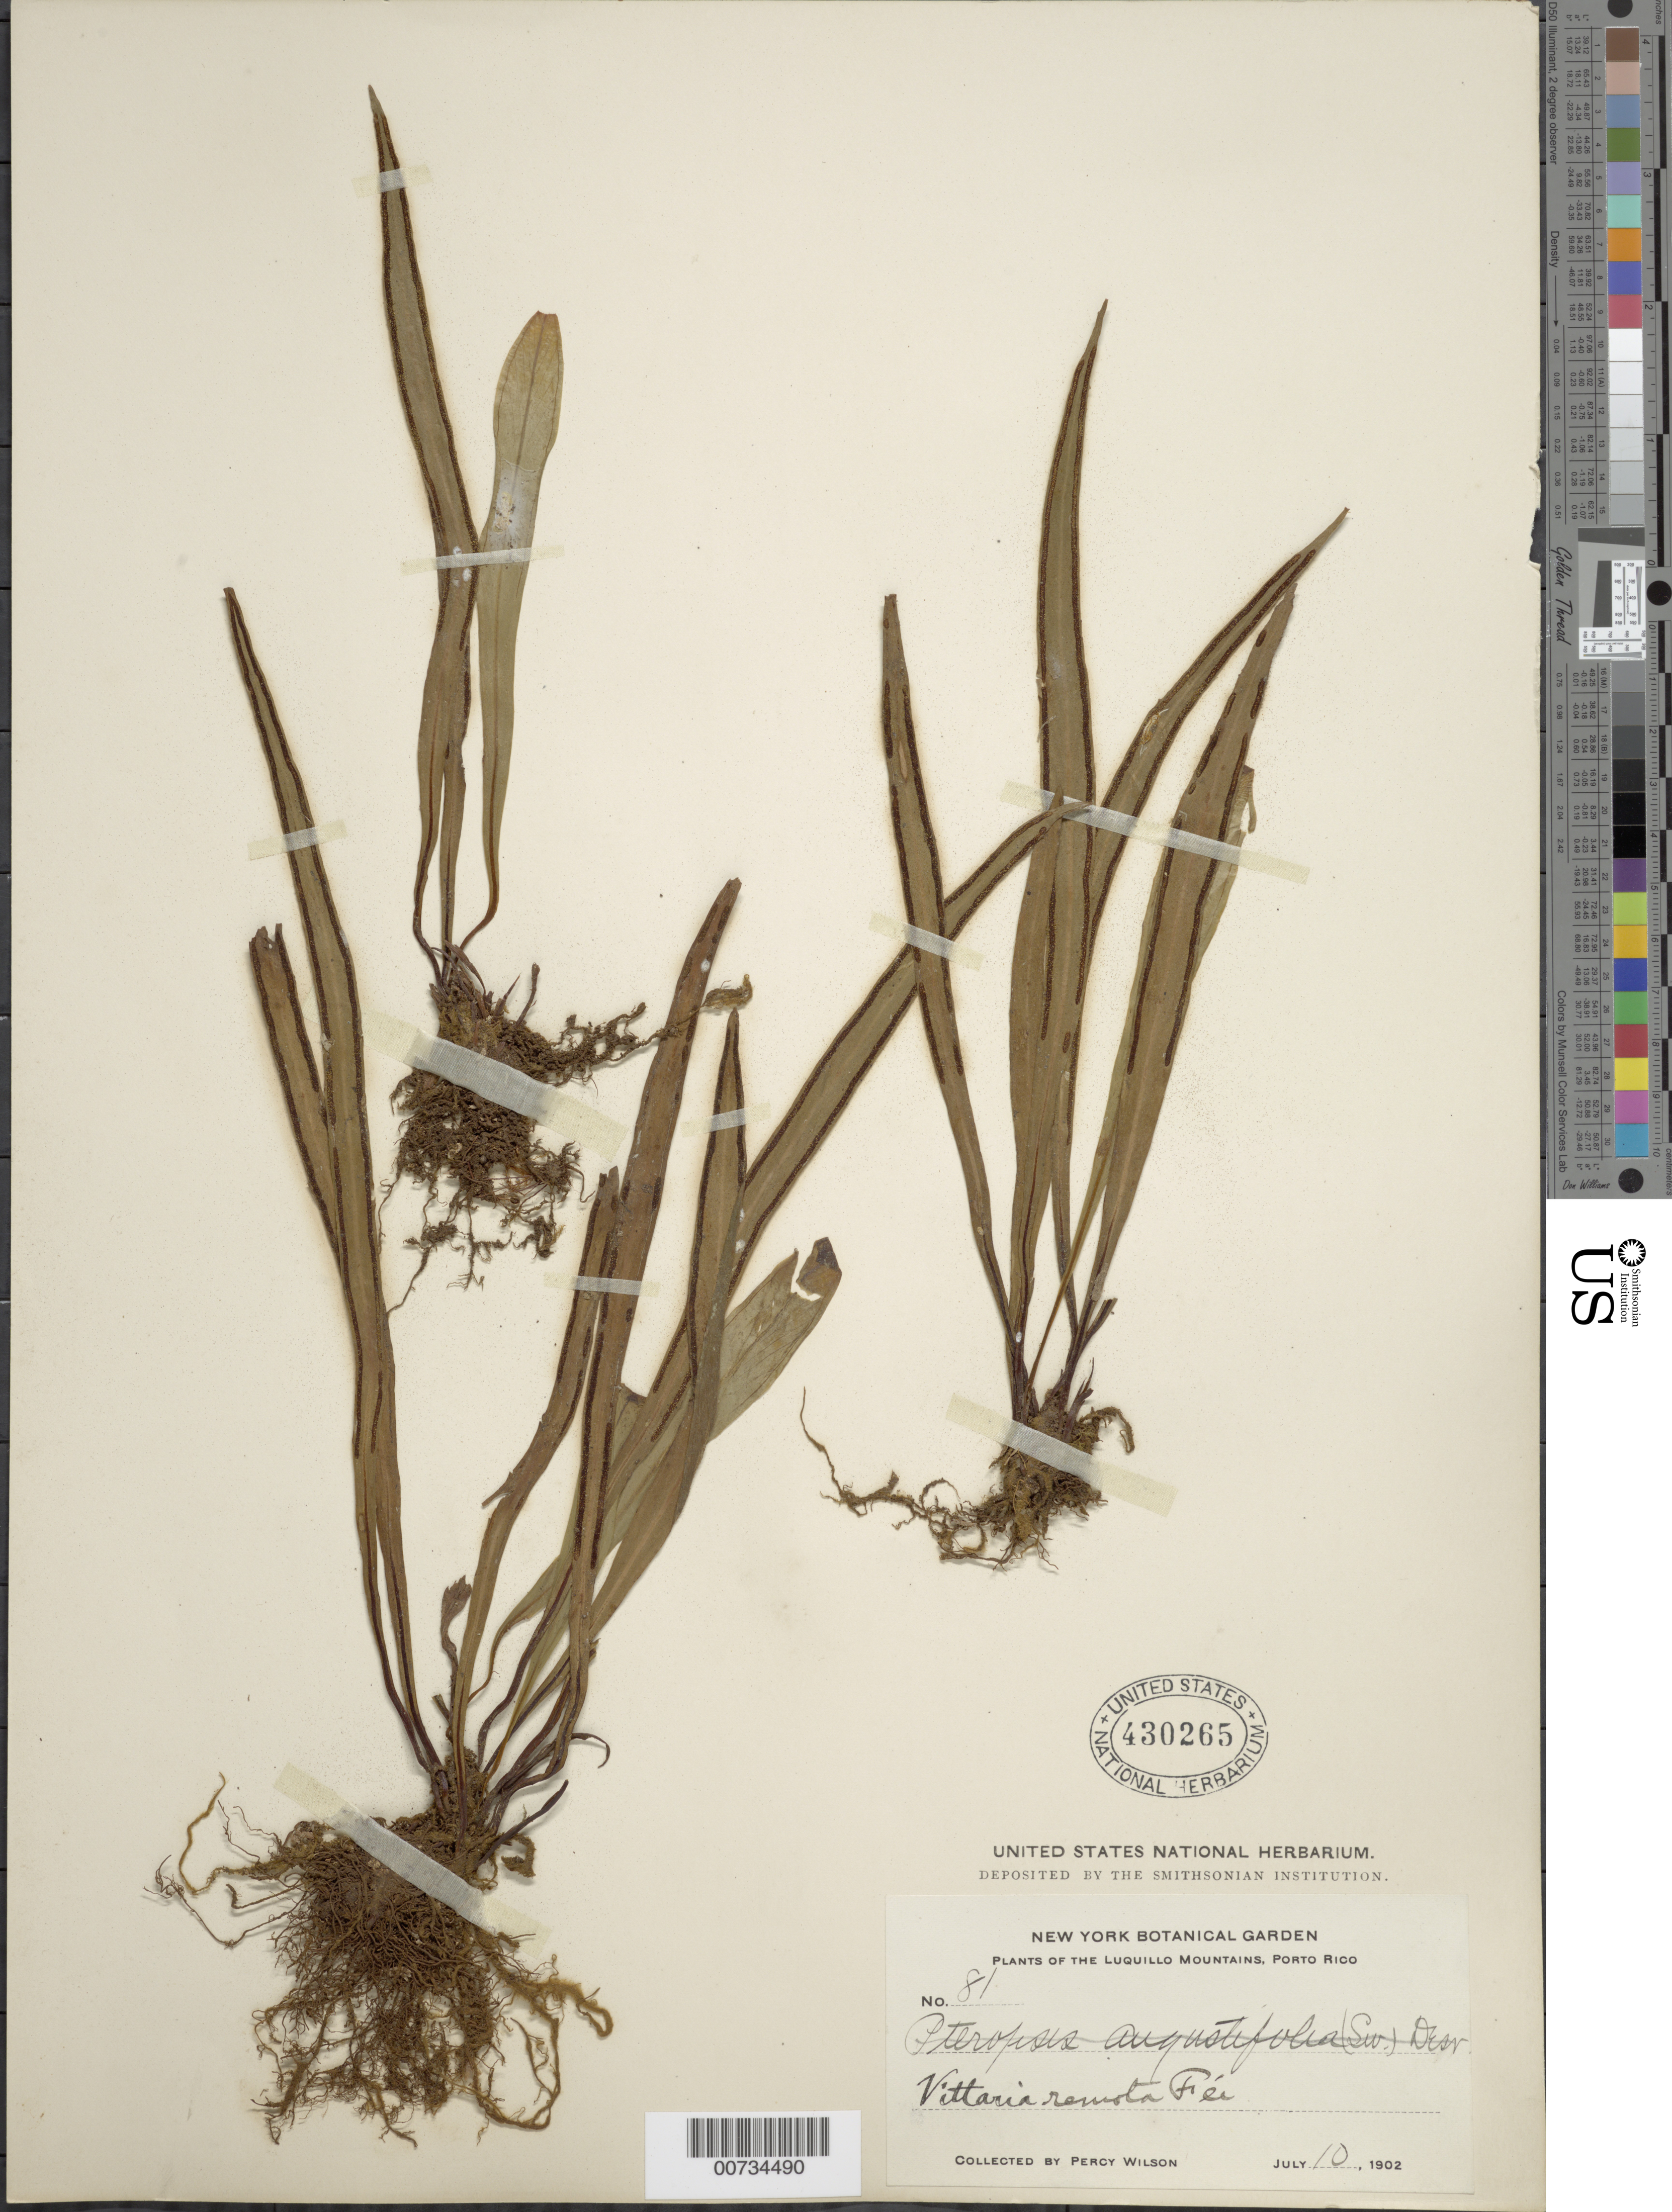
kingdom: Plantae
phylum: Tracheophyta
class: Polypodiopsida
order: Polypodiales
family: Pteridaceae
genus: Radiovittaria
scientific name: Radiovittaria remota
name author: (Fée) E.H. Crane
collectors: P. Wilson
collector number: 81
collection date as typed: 10 Jul 1902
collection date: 1902-07-10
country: Puerto Rico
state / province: Luquillo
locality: Luquillo Mts.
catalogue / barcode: US 430265